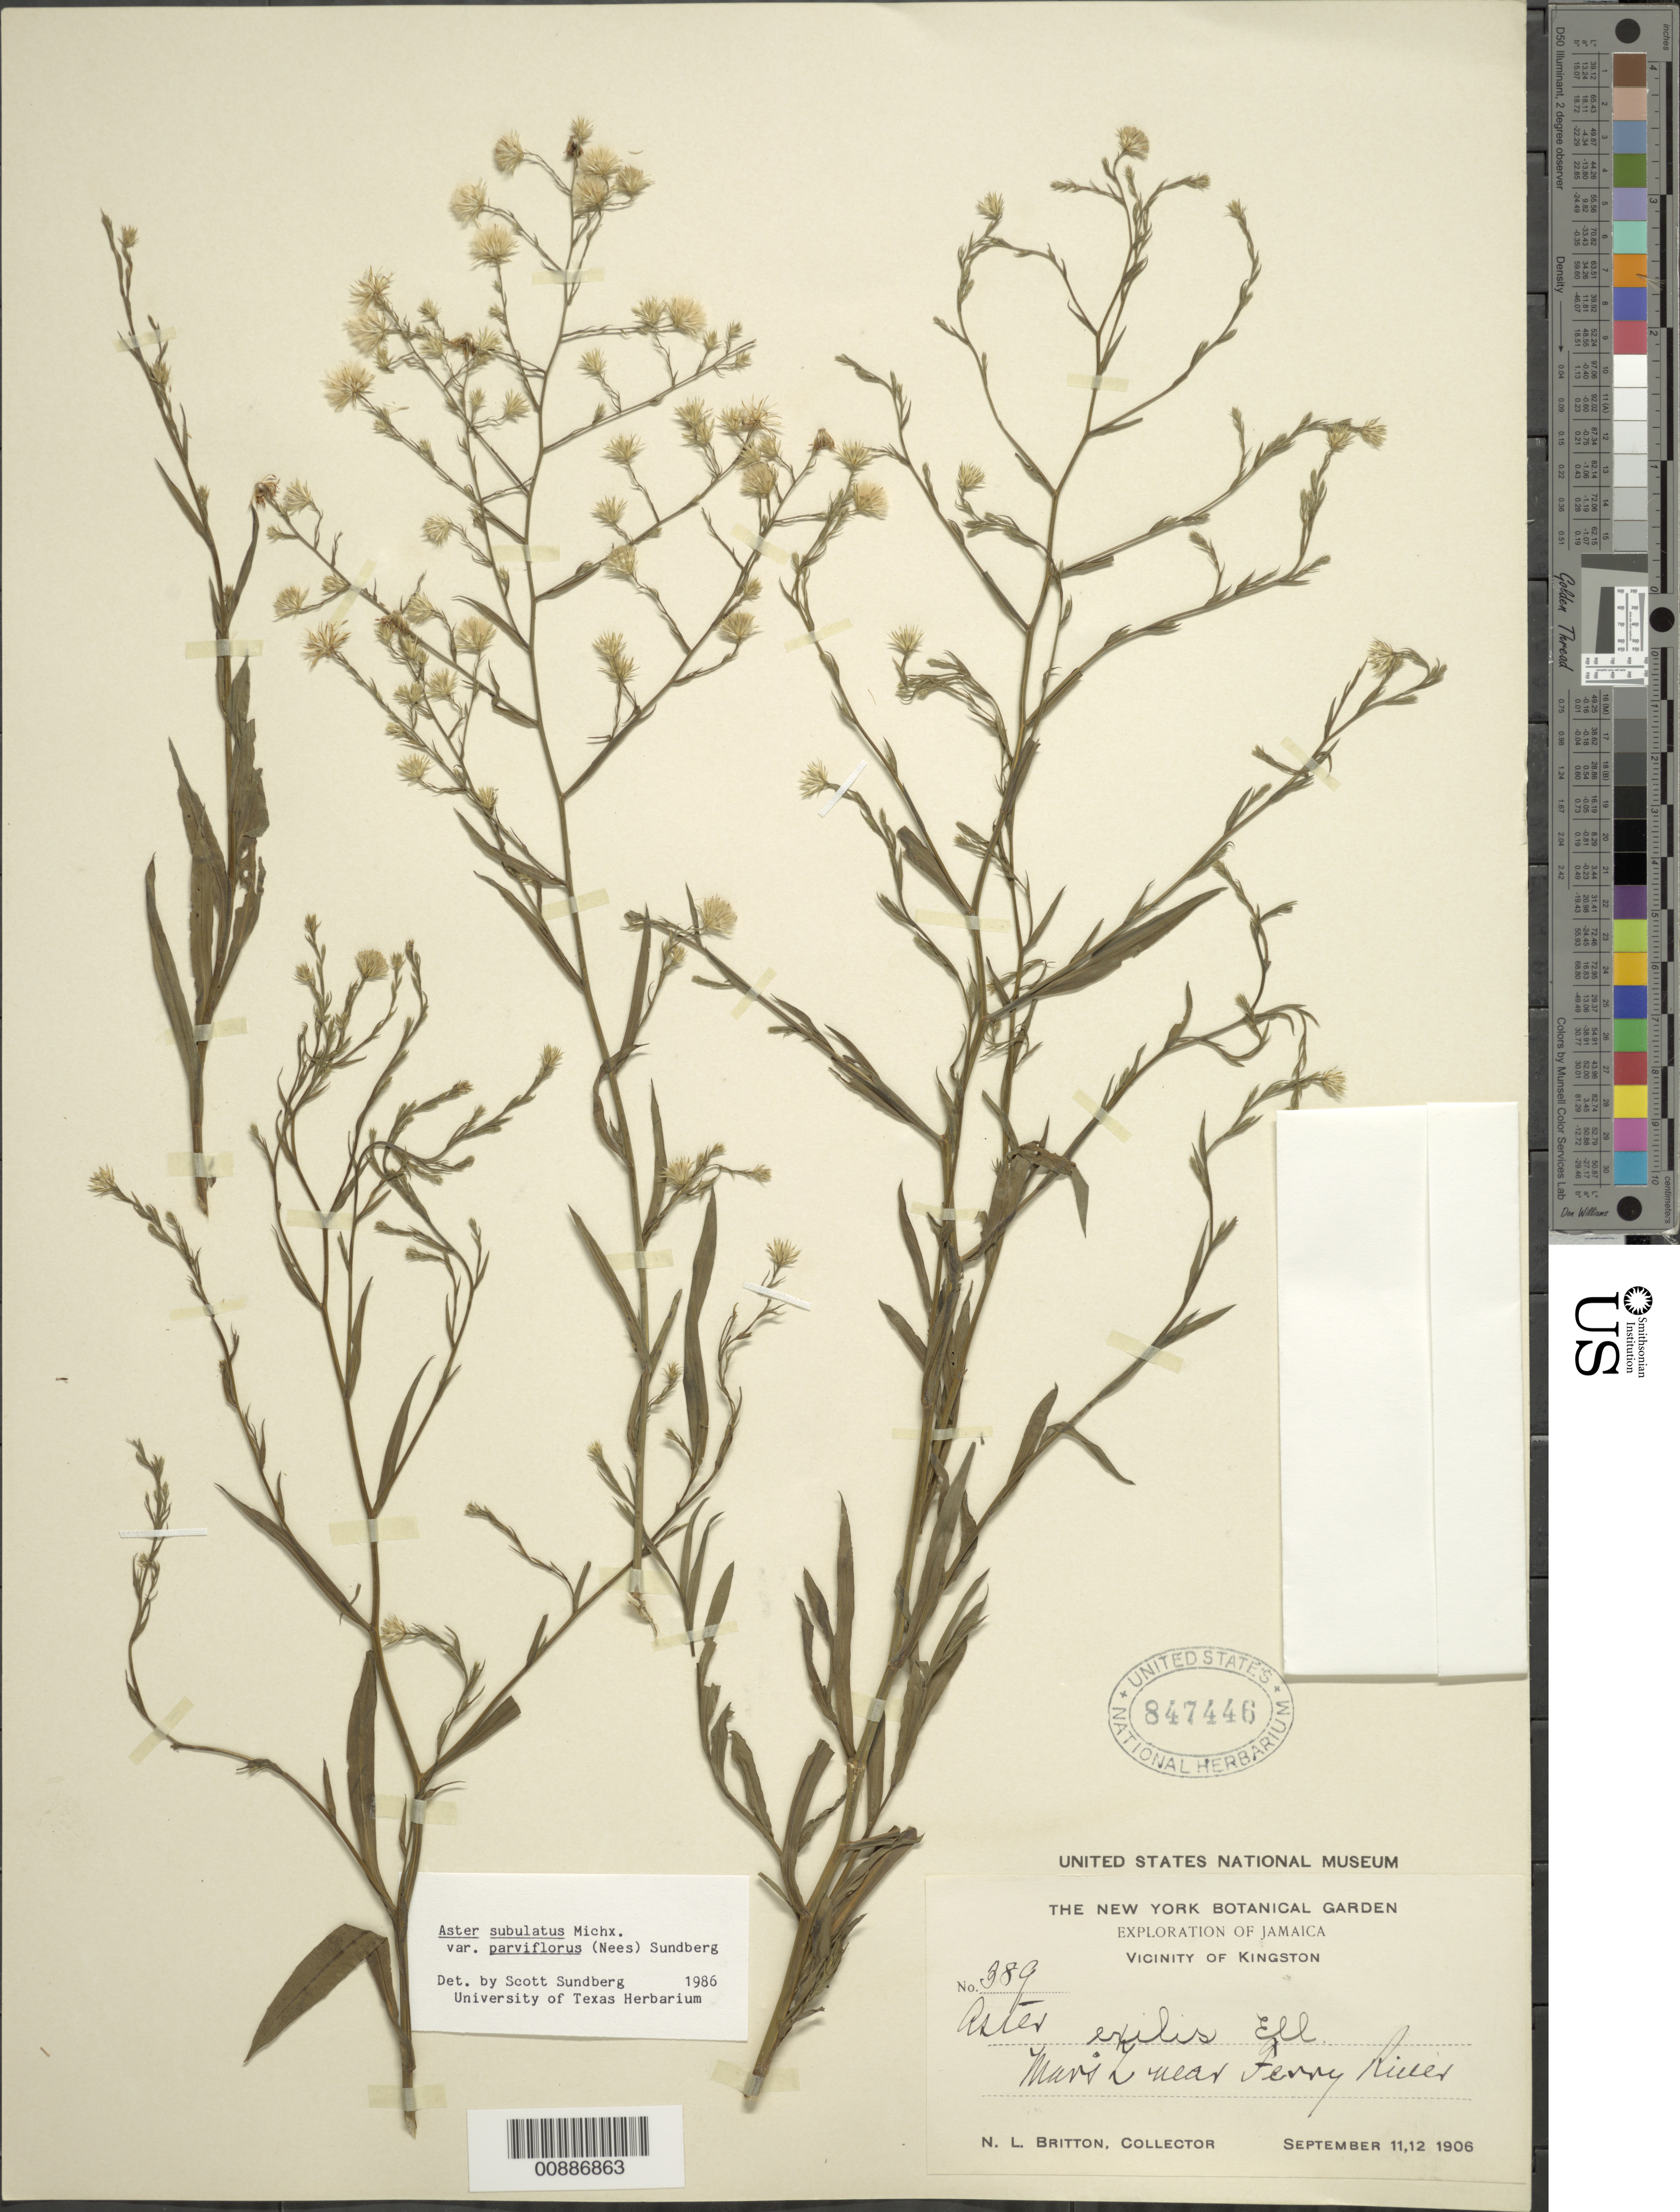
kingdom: Plantae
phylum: Tracheophyta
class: Magnoliopsida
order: Asterales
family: Asteraceae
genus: Symphyotrichum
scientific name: Symphyotrichum subulatum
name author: (Michx.) G.L. Nesom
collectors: N. Britton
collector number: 389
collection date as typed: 11 Sep 1906 to 12 Sep 1906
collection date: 1906-09-11/1906-09-12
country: Jamaica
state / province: Kingston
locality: Near Ferry River. Vicinity of Kingston.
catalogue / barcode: US 847446